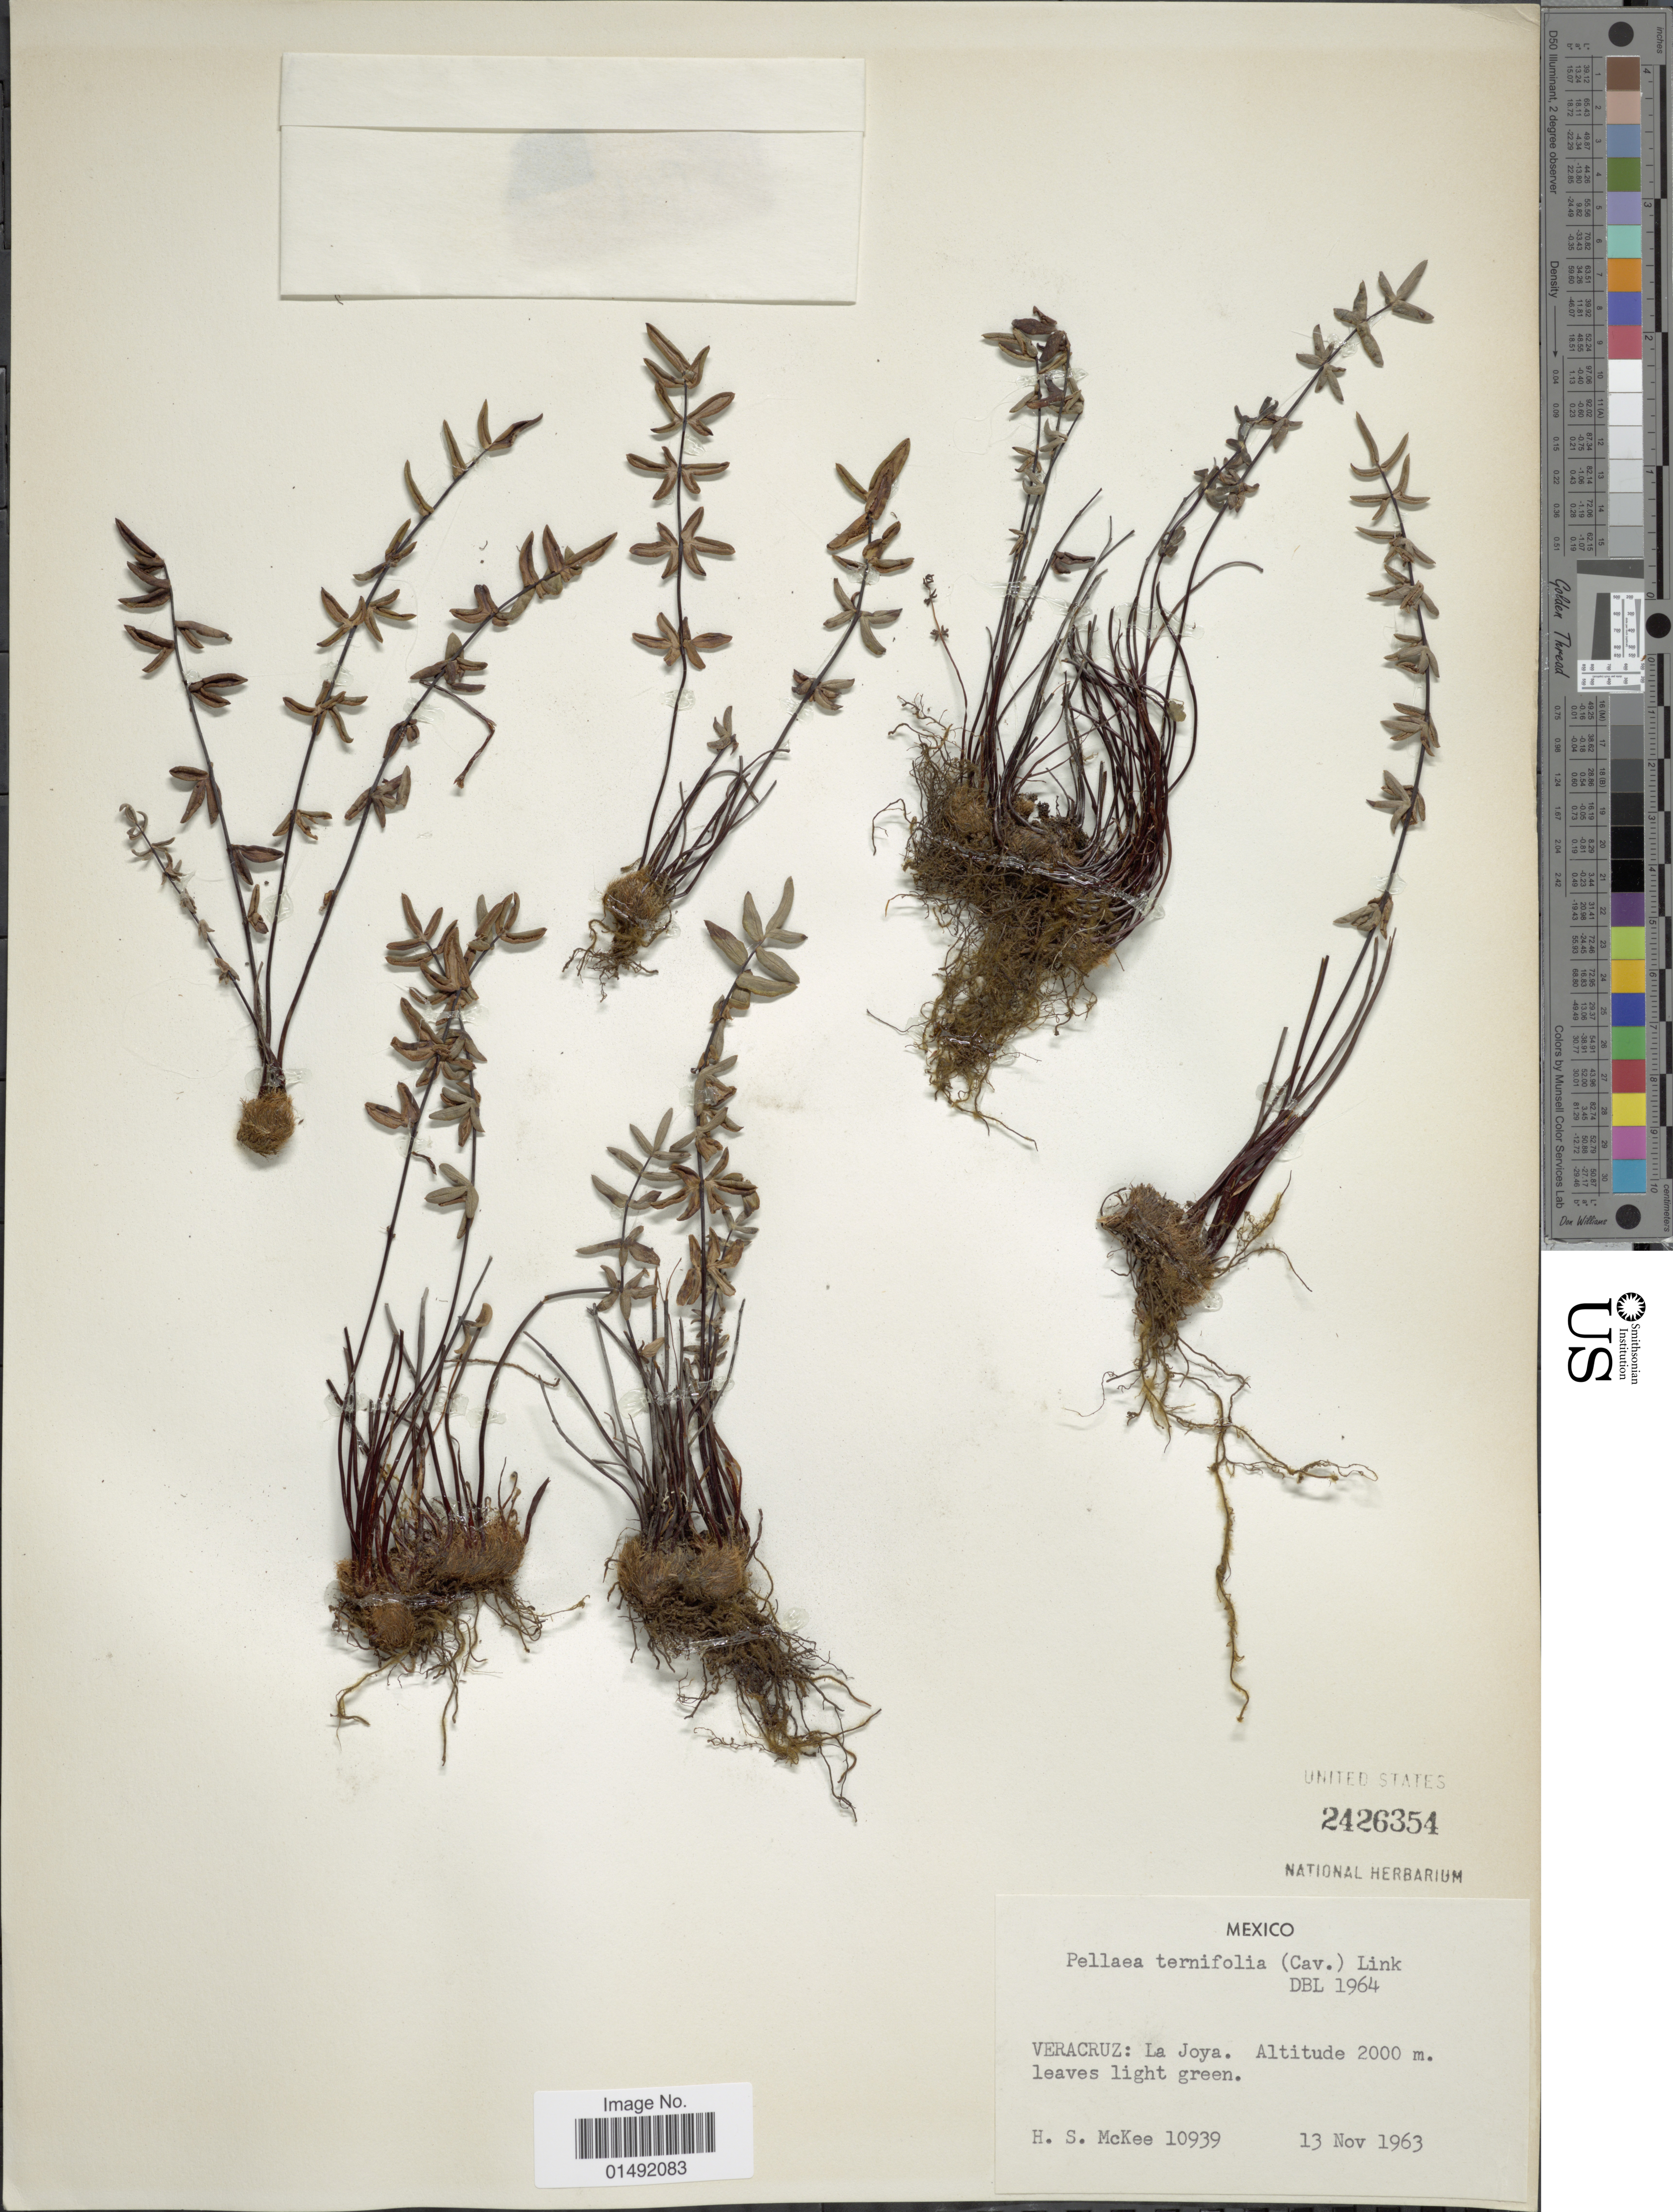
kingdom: Plantae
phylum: Tracheophyta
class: Polypodiopsida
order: Polypodiales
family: Pteridaceae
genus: Pellaea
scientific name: Pellaea ternifolia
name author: (Cav.) Link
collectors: H. S. McKee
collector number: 10939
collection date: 1963-11-13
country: Mexico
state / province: Veracruz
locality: Veracruz: La Joya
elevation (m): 2000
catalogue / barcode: US 2426354